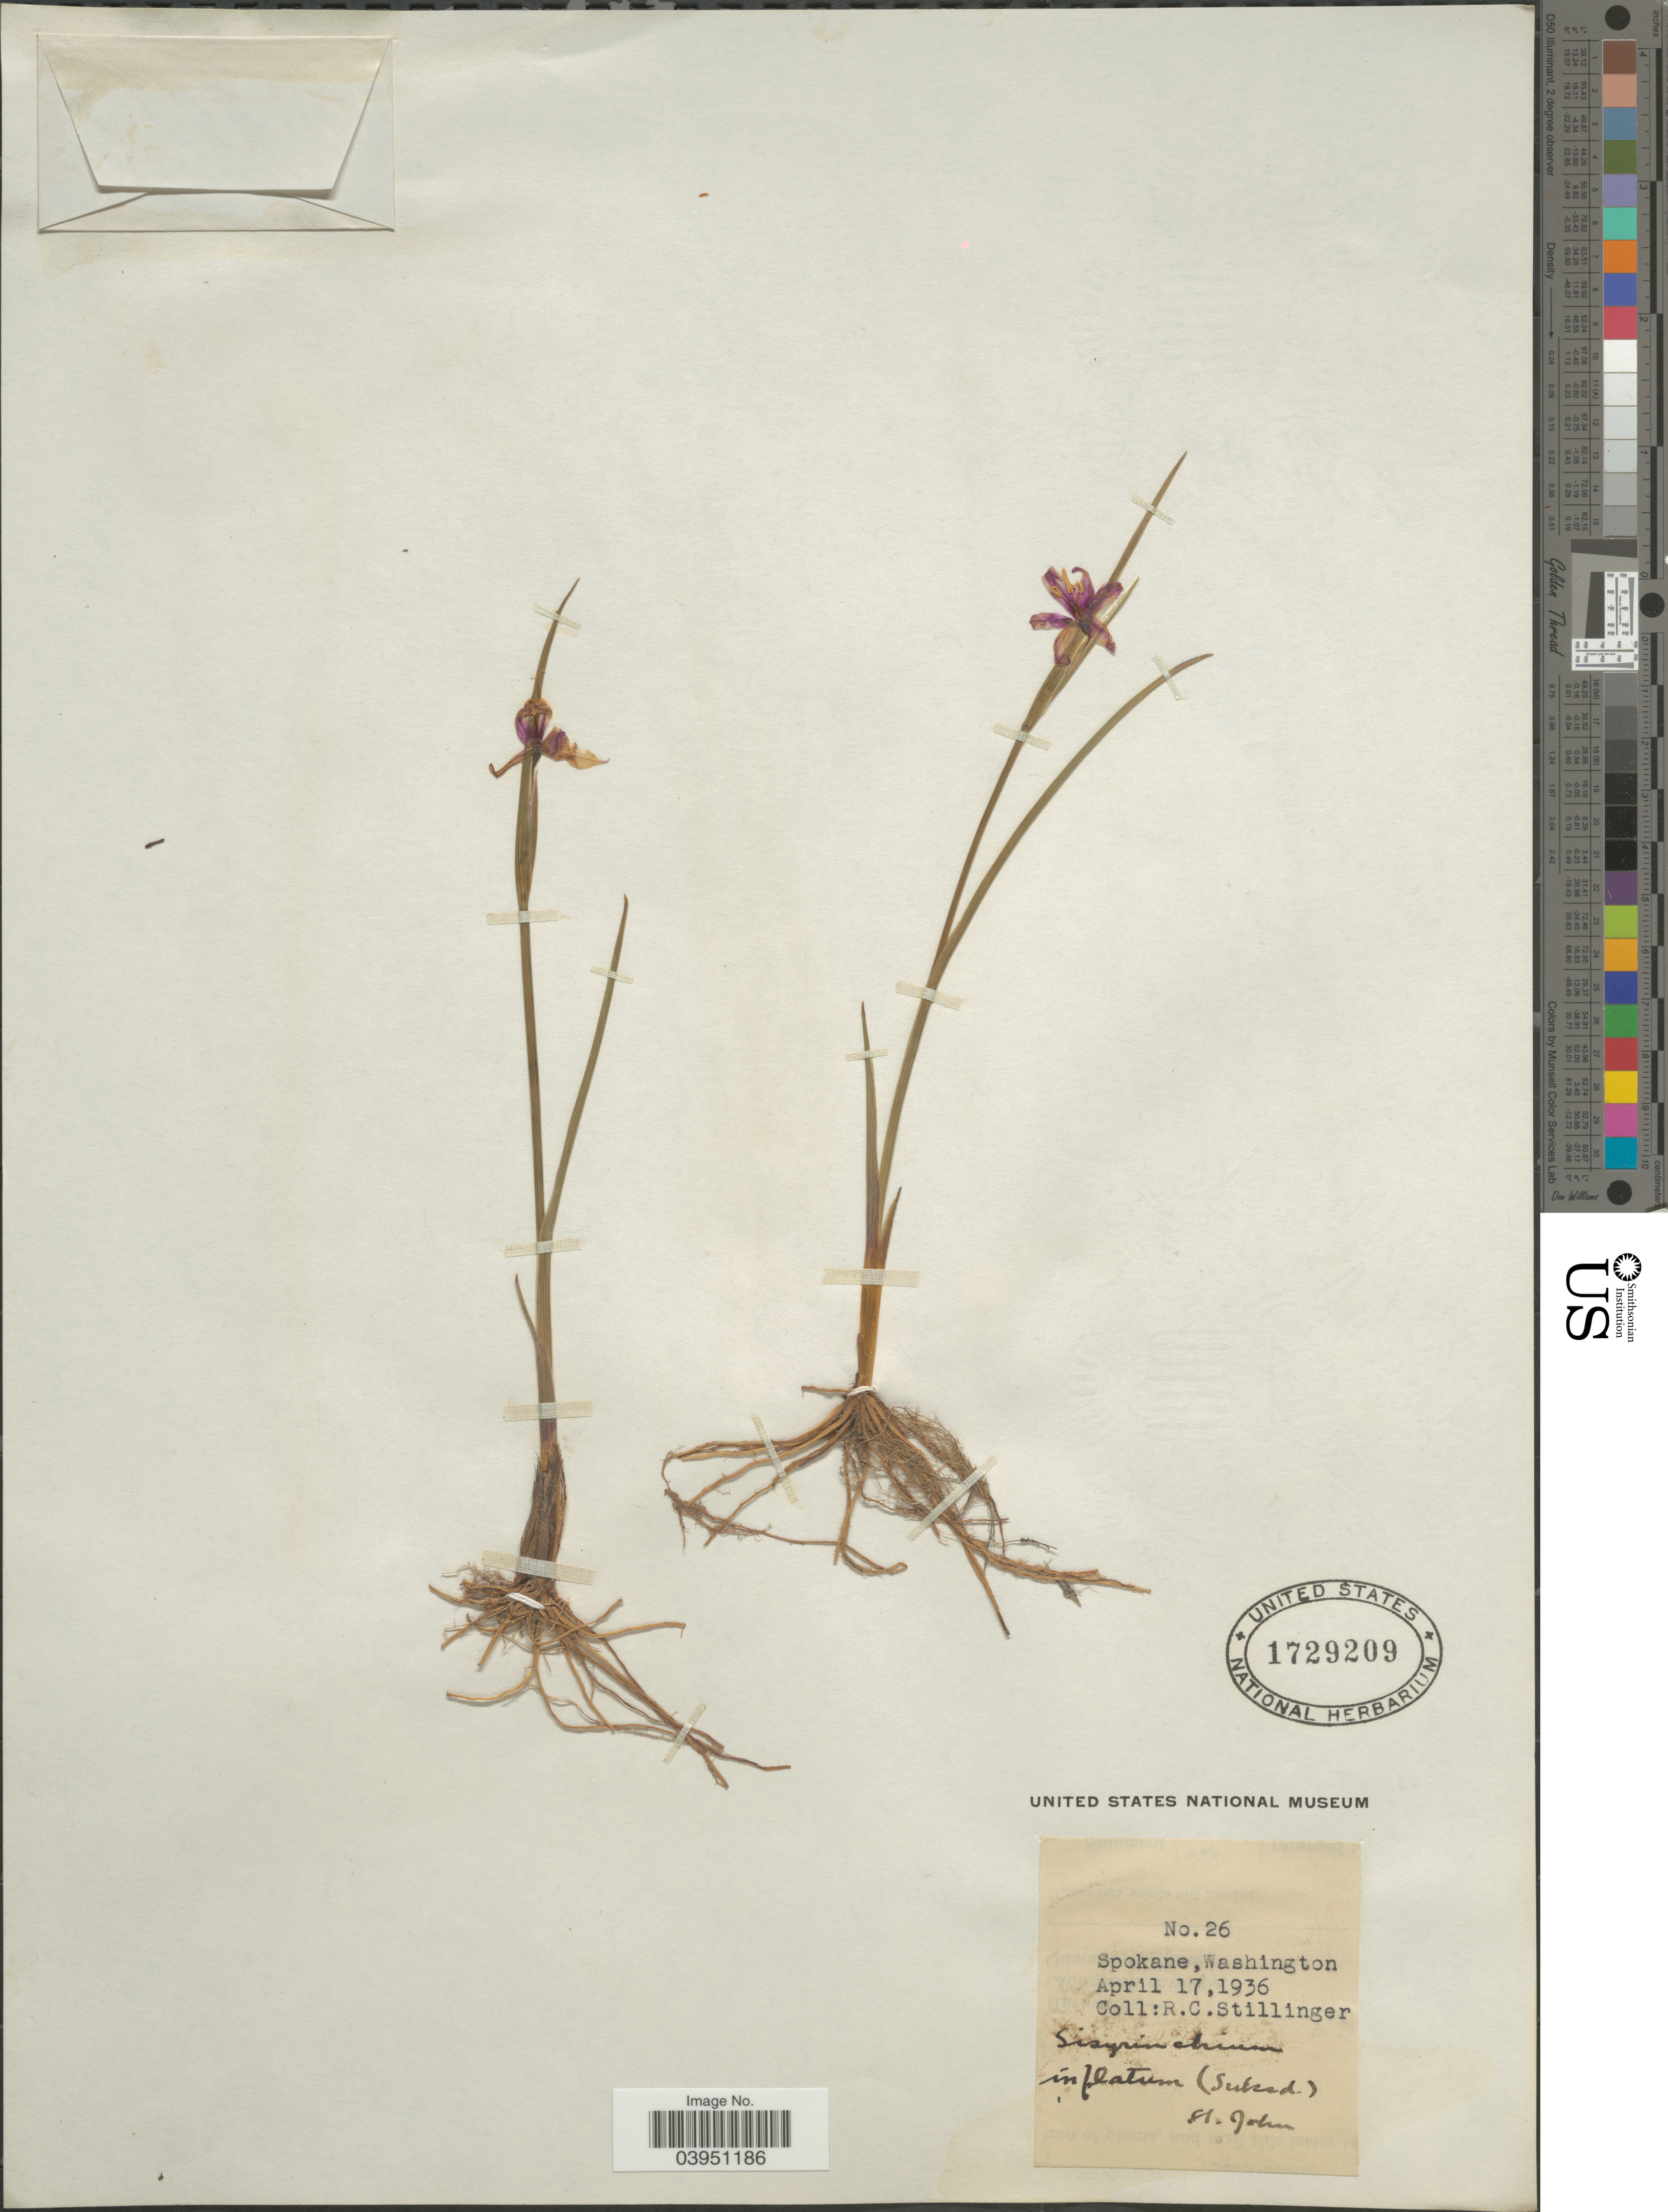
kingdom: Plantae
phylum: Tracheophyta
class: Liliopsida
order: Asparagales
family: Iridaceae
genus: Sisyrinchium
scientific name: Sisyrinchium inflatum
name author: (Suksd.) H. St. John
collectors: R. Stillinger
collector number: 26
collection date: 1936-04-17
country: United States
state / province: Washington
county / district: Spokane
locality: Spokane.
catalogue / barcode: US 1729209